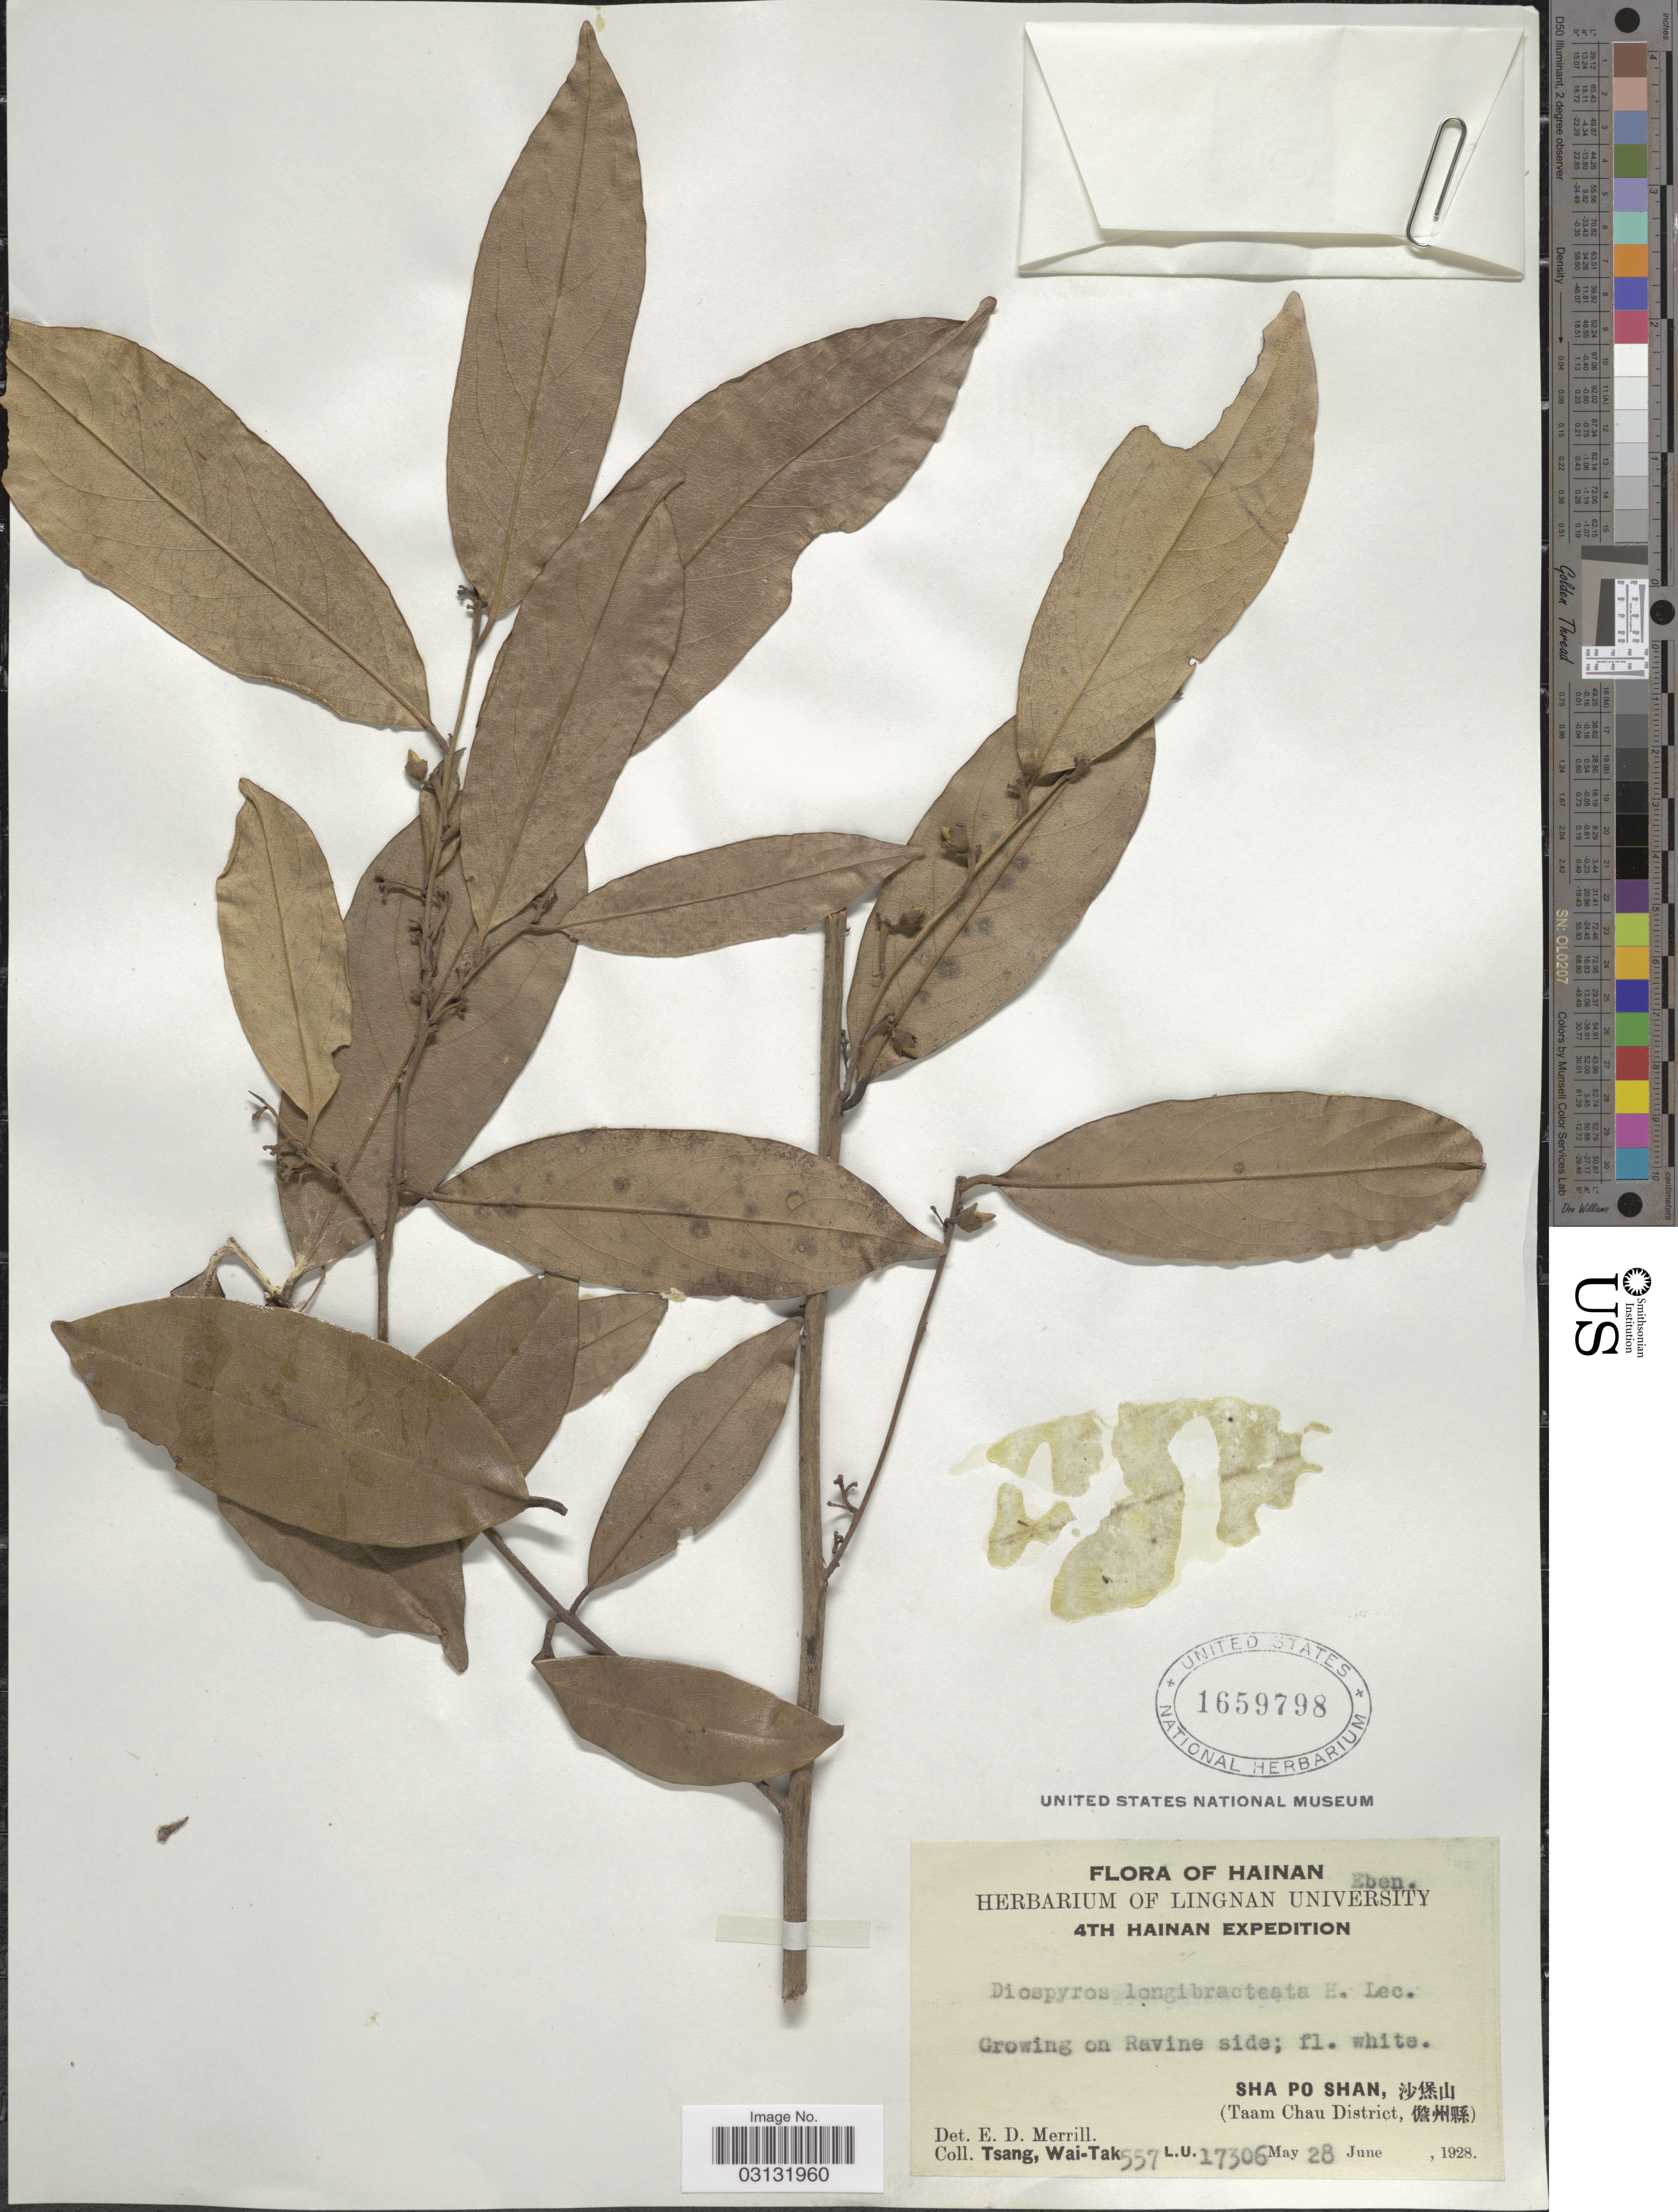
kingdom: Plantae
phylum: Tracheophyta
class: Magnoliopsida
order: Ericales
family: Ebenaceae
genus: Diospyros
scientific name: Diospyros longibracteata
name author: Lecomte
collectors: W. T. Tsang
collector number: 557L.U.17306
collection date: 1928-06-28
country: China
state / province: Hainan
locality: Sha Po Shan. (Taam Chau District).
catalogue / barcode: US 1659798